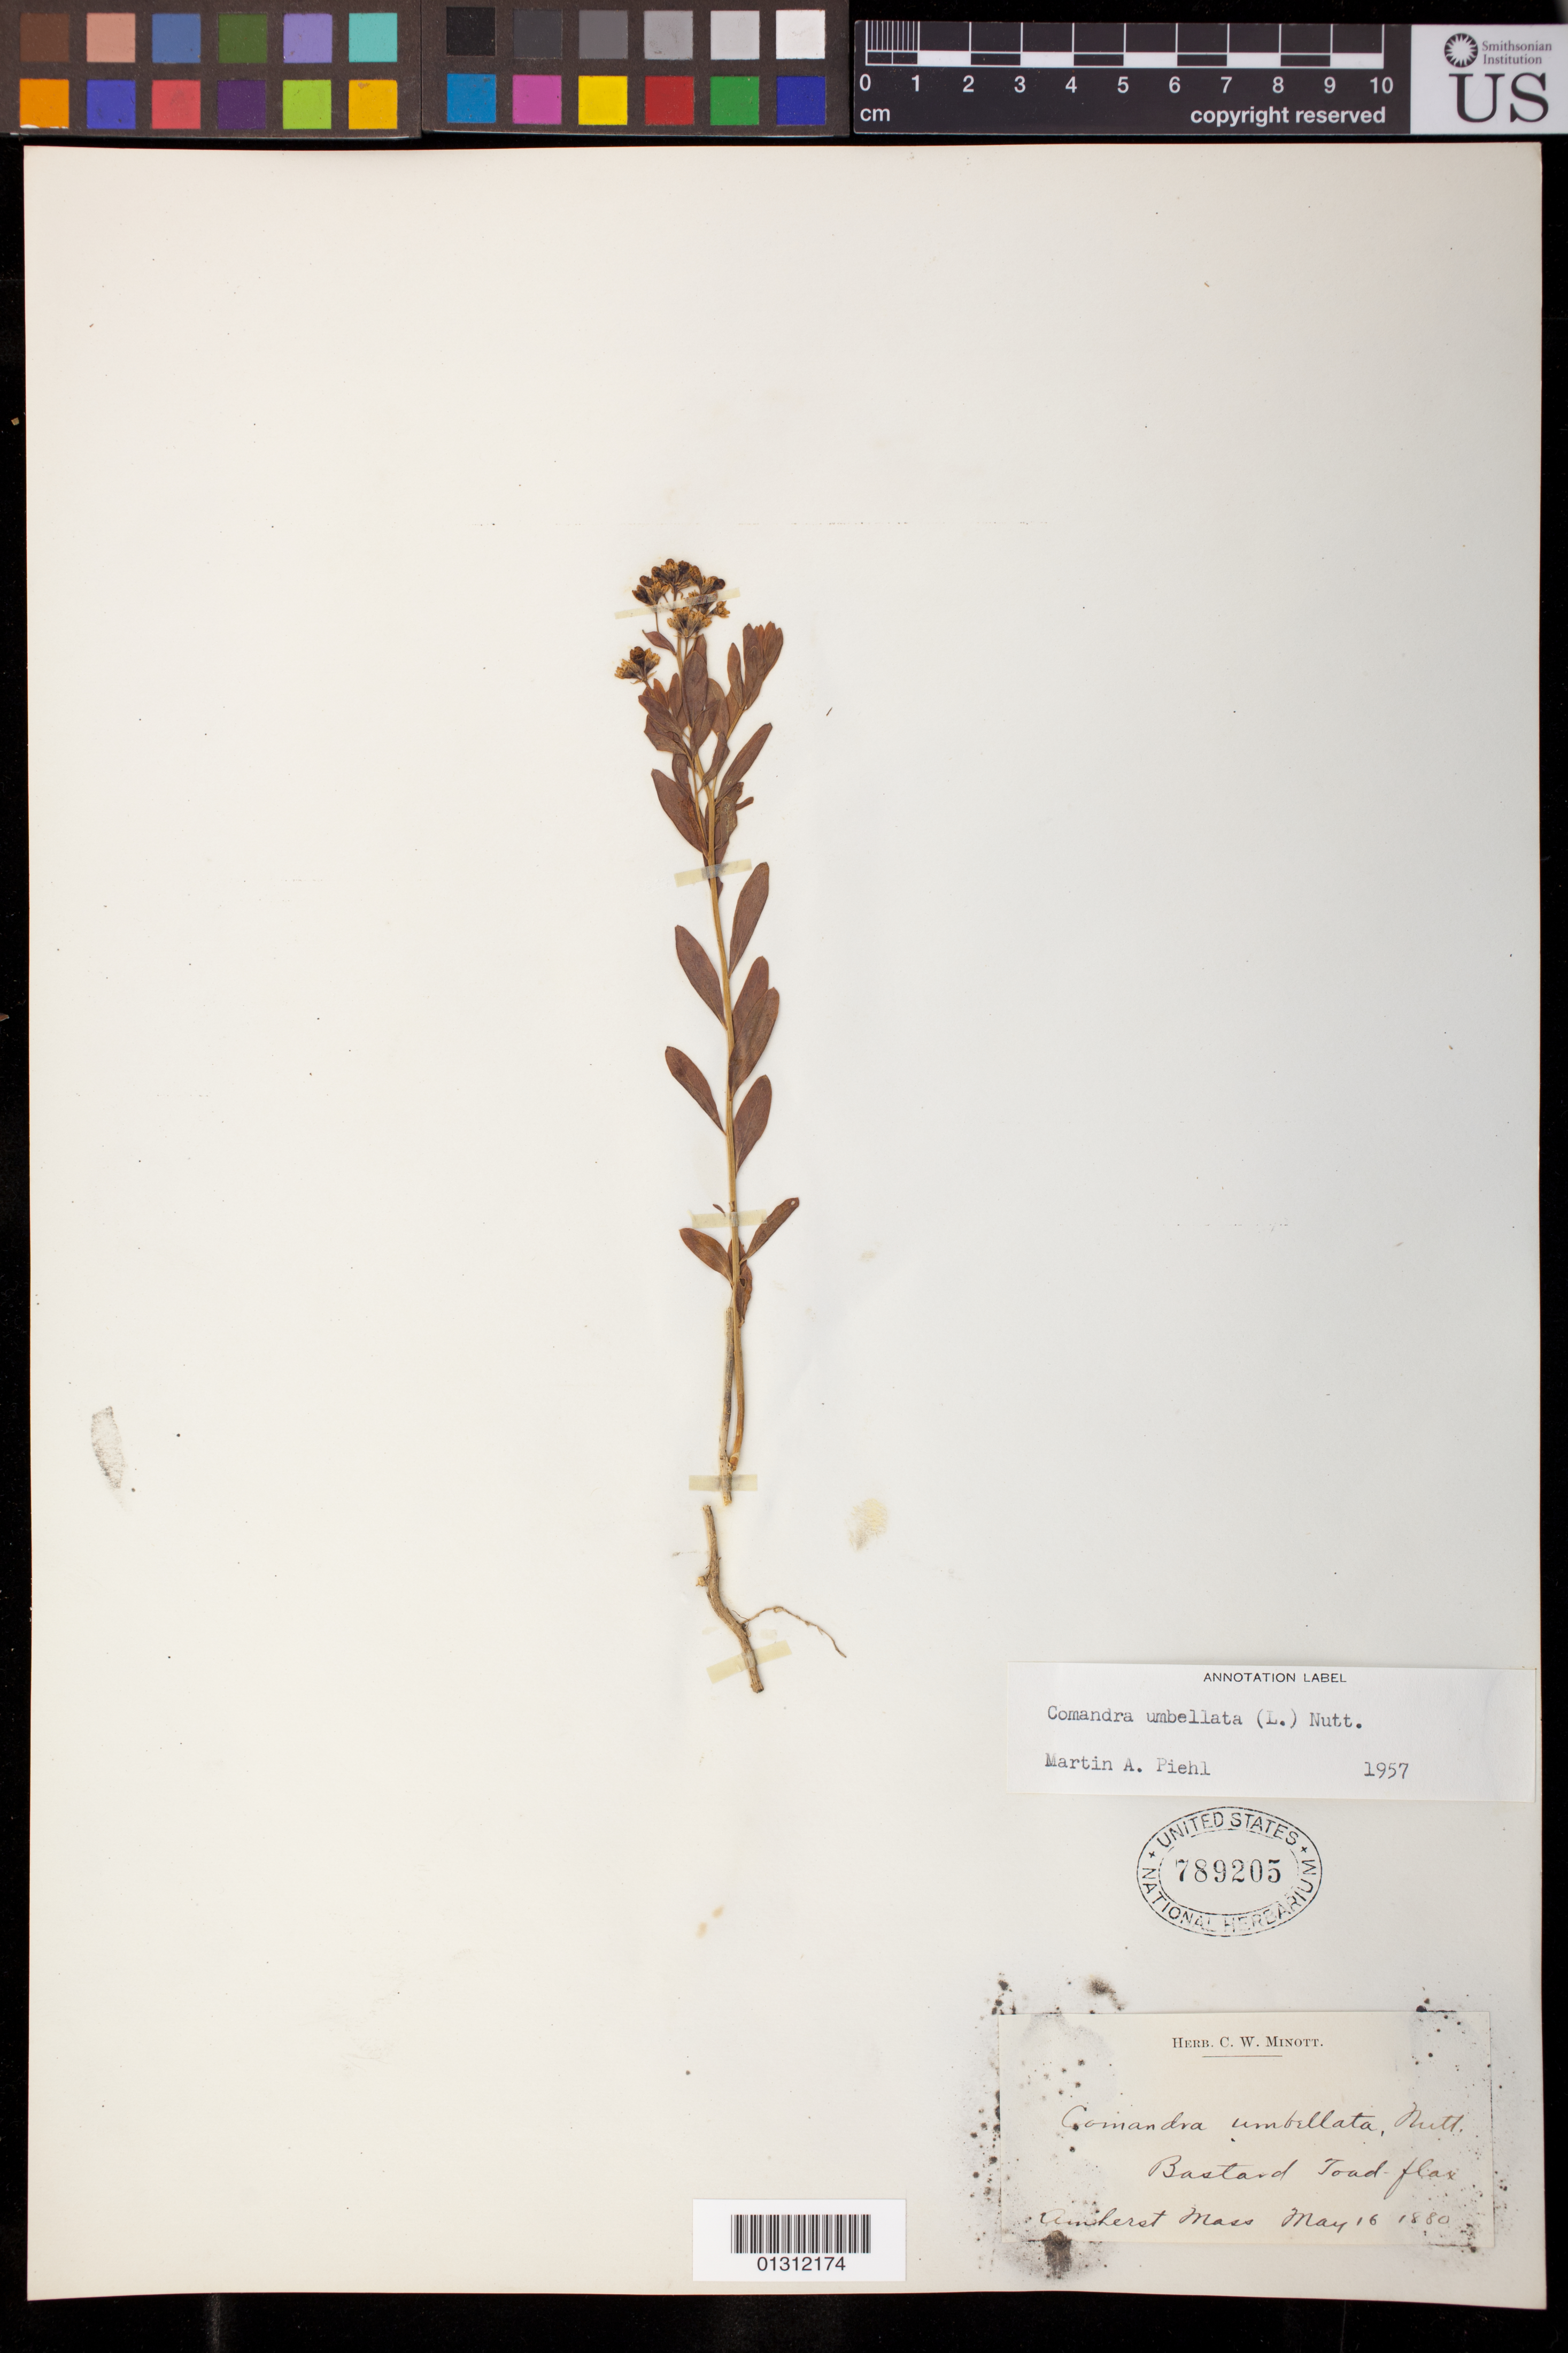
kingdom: Plantae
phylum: Tracheophyta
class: Magnoliopsida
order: Santalales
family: Comandraceae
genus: Comandra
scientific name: Comandra umbellata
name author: (L.) Nutt.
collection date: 1880-05-16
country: United States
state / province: Massachusetts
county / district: Hampshire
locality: Amherst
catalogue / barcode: US 798205